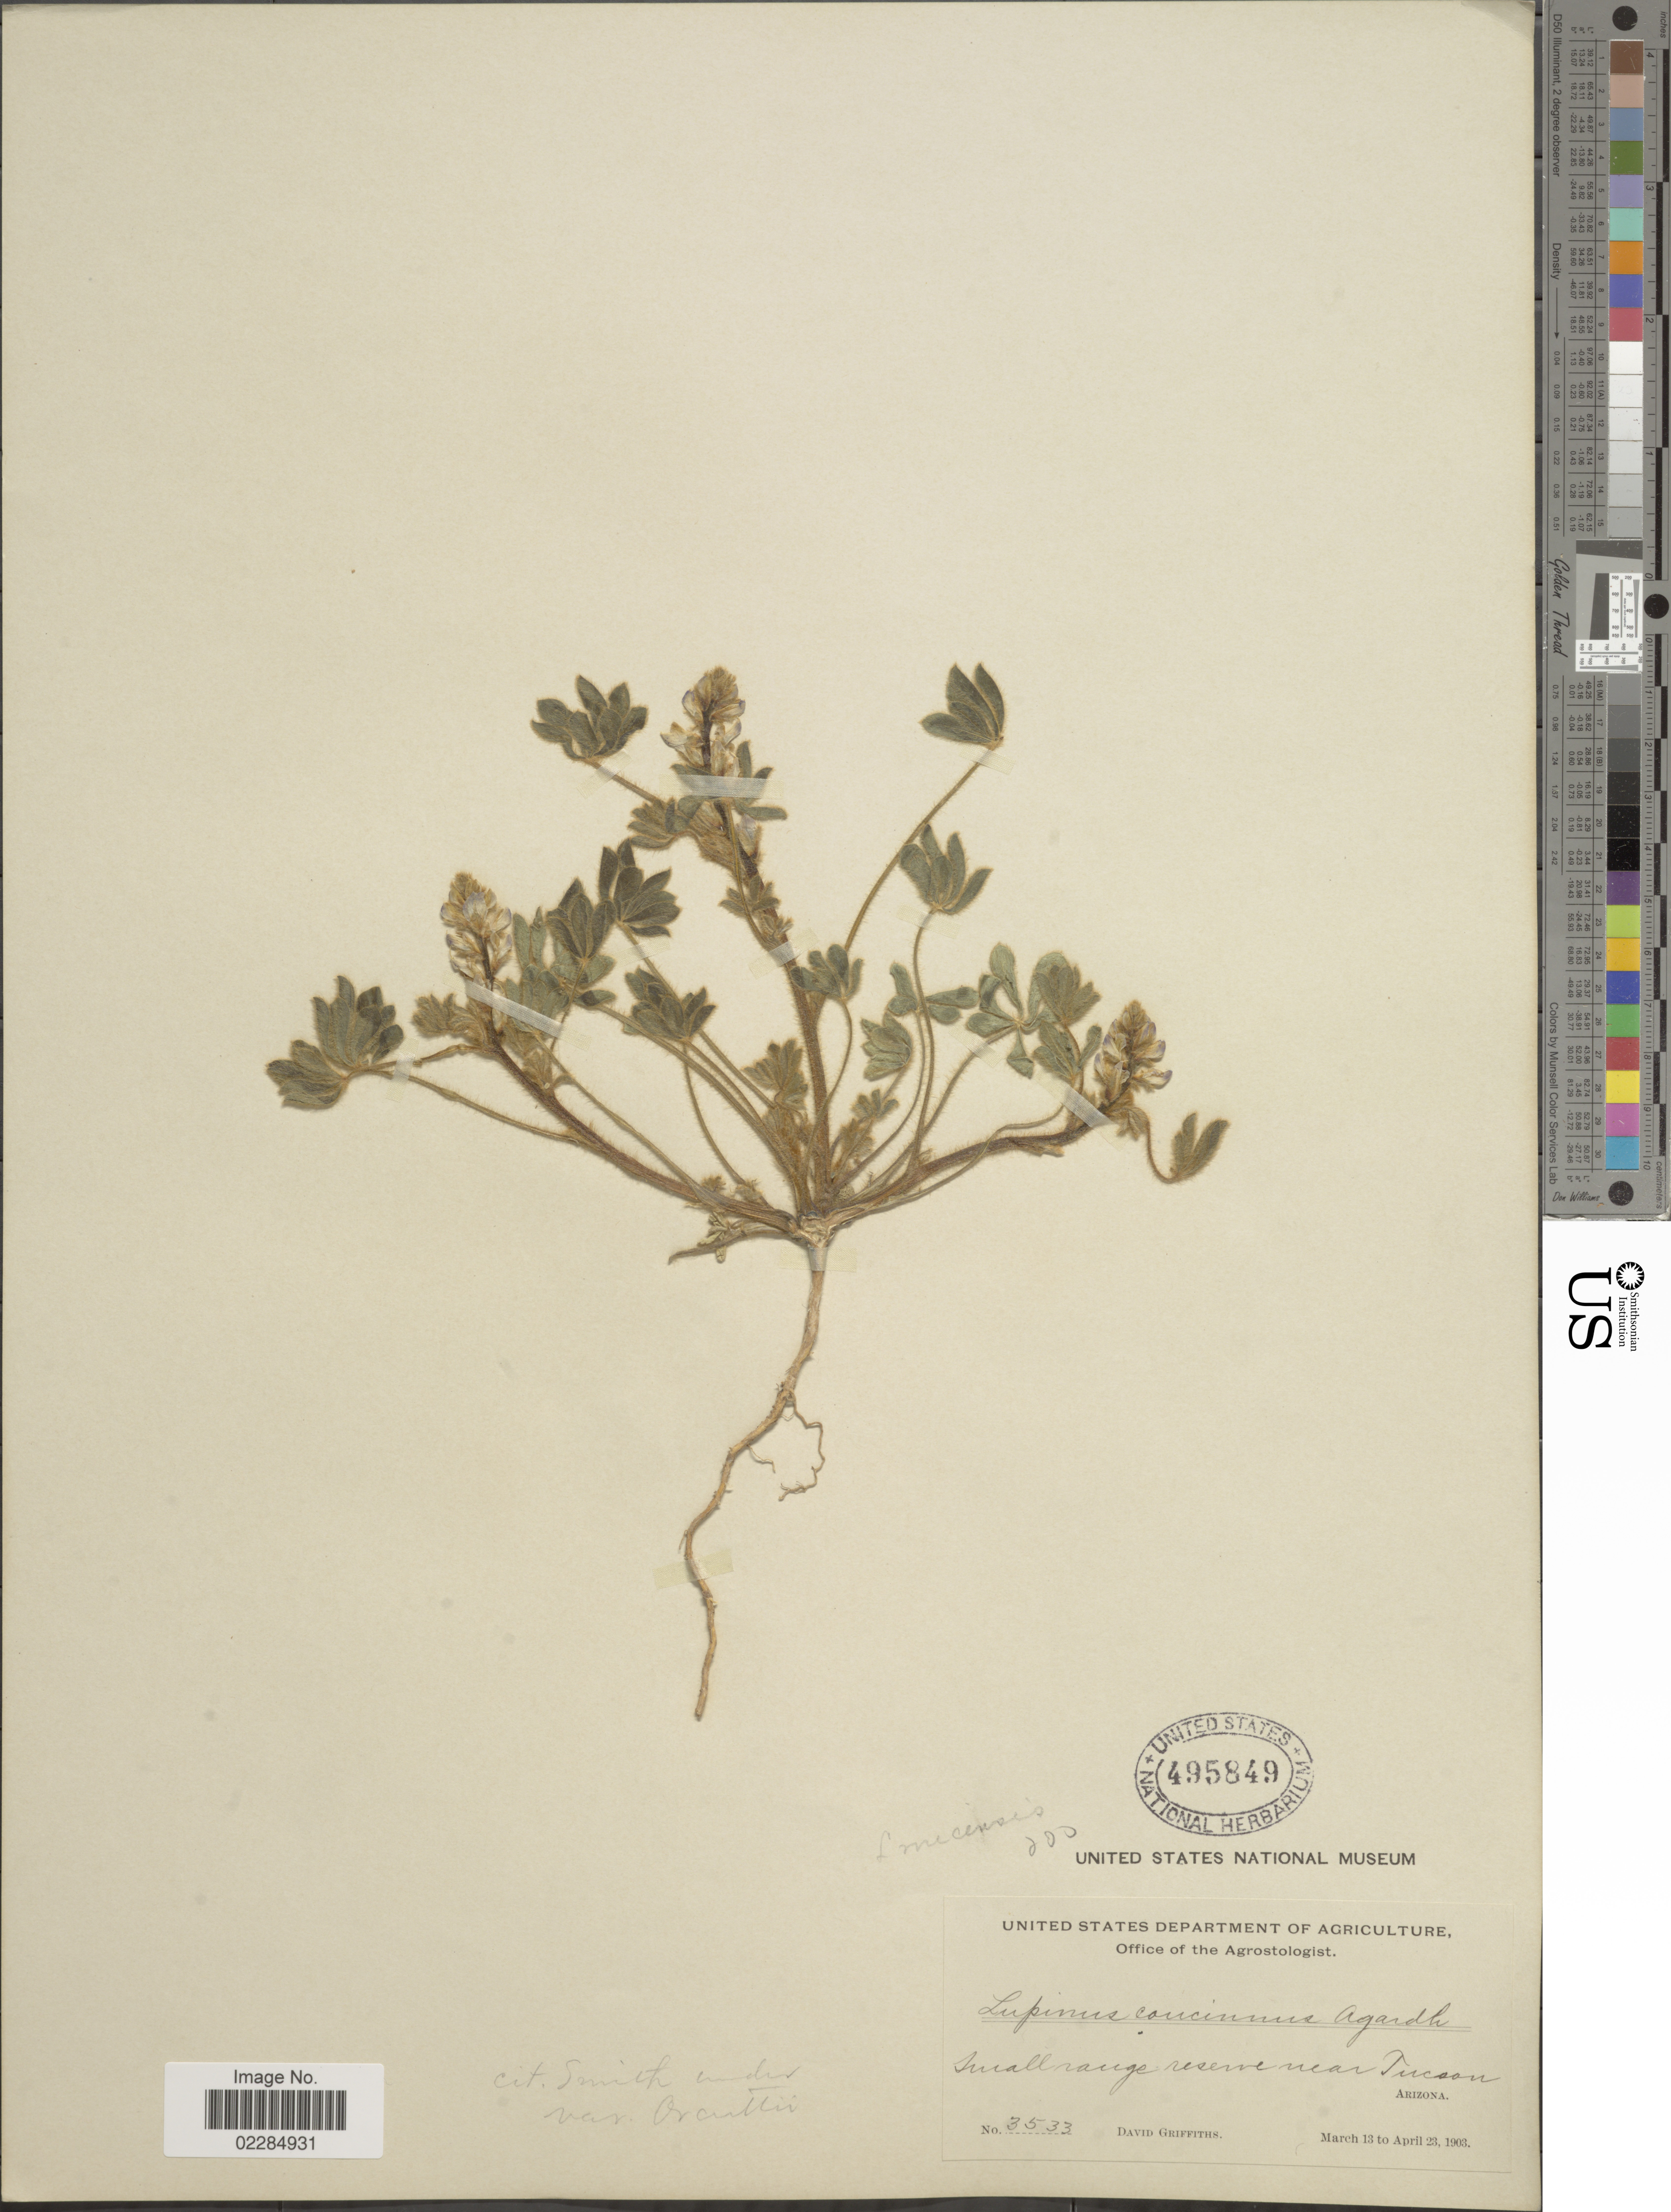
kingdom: Plantae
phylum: Tracheophyta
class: Magnoliopsida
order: Fabales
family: Fabaceae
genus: Lupinus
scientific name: Lupinus concinnus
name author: J. Agardh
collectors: D. Griffiths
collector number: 3533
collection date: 1903-03-13/1903-04-23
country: United States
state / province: Arizona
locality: Small range reserve near Tucson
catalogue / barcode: US 495849